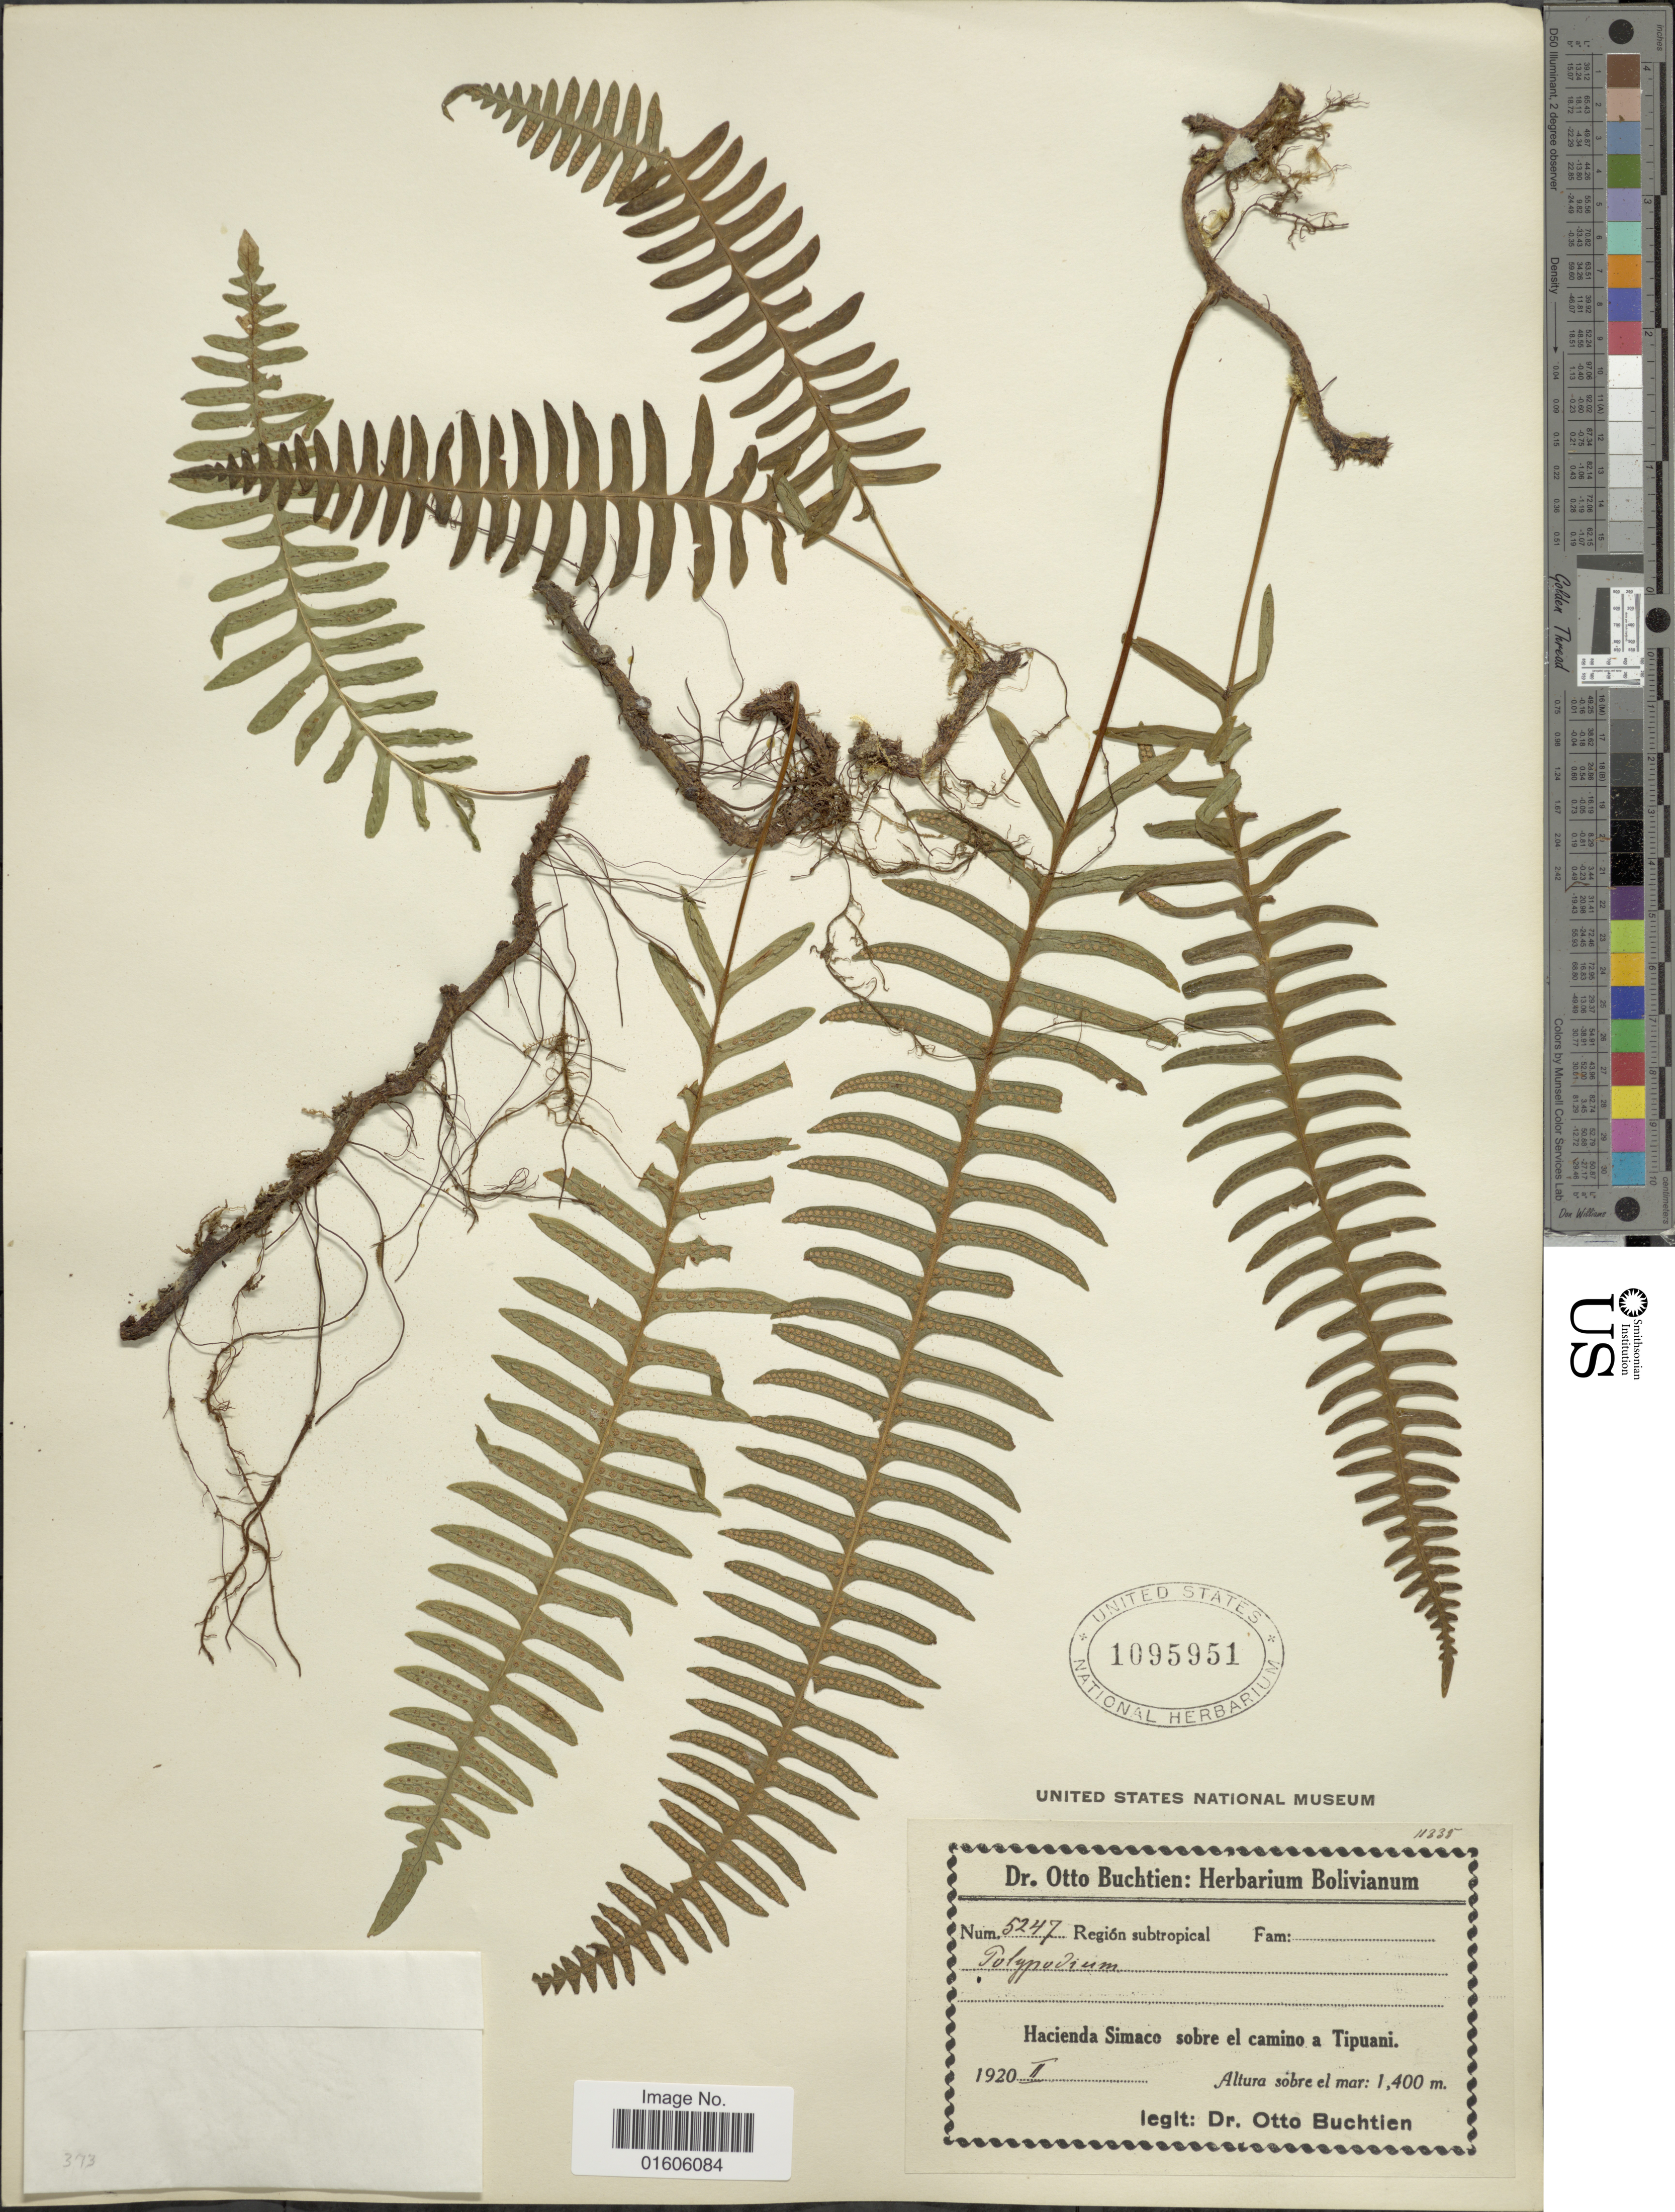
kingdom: Plantae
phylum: Tracheophyta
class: Polypodiopsida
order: Polypodiales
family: Polypodiaceae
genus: Serpocaulon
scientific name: Serpocaulon dasypleuron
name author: (Kunze) A.R. Sm.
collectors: O. Buchtien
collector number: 5247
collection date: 1920-02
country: Bolivia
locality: Región subtropical. Hacienda Simaco sobre el camino a Tipuani.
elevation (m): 1400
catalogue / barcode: US 1095951